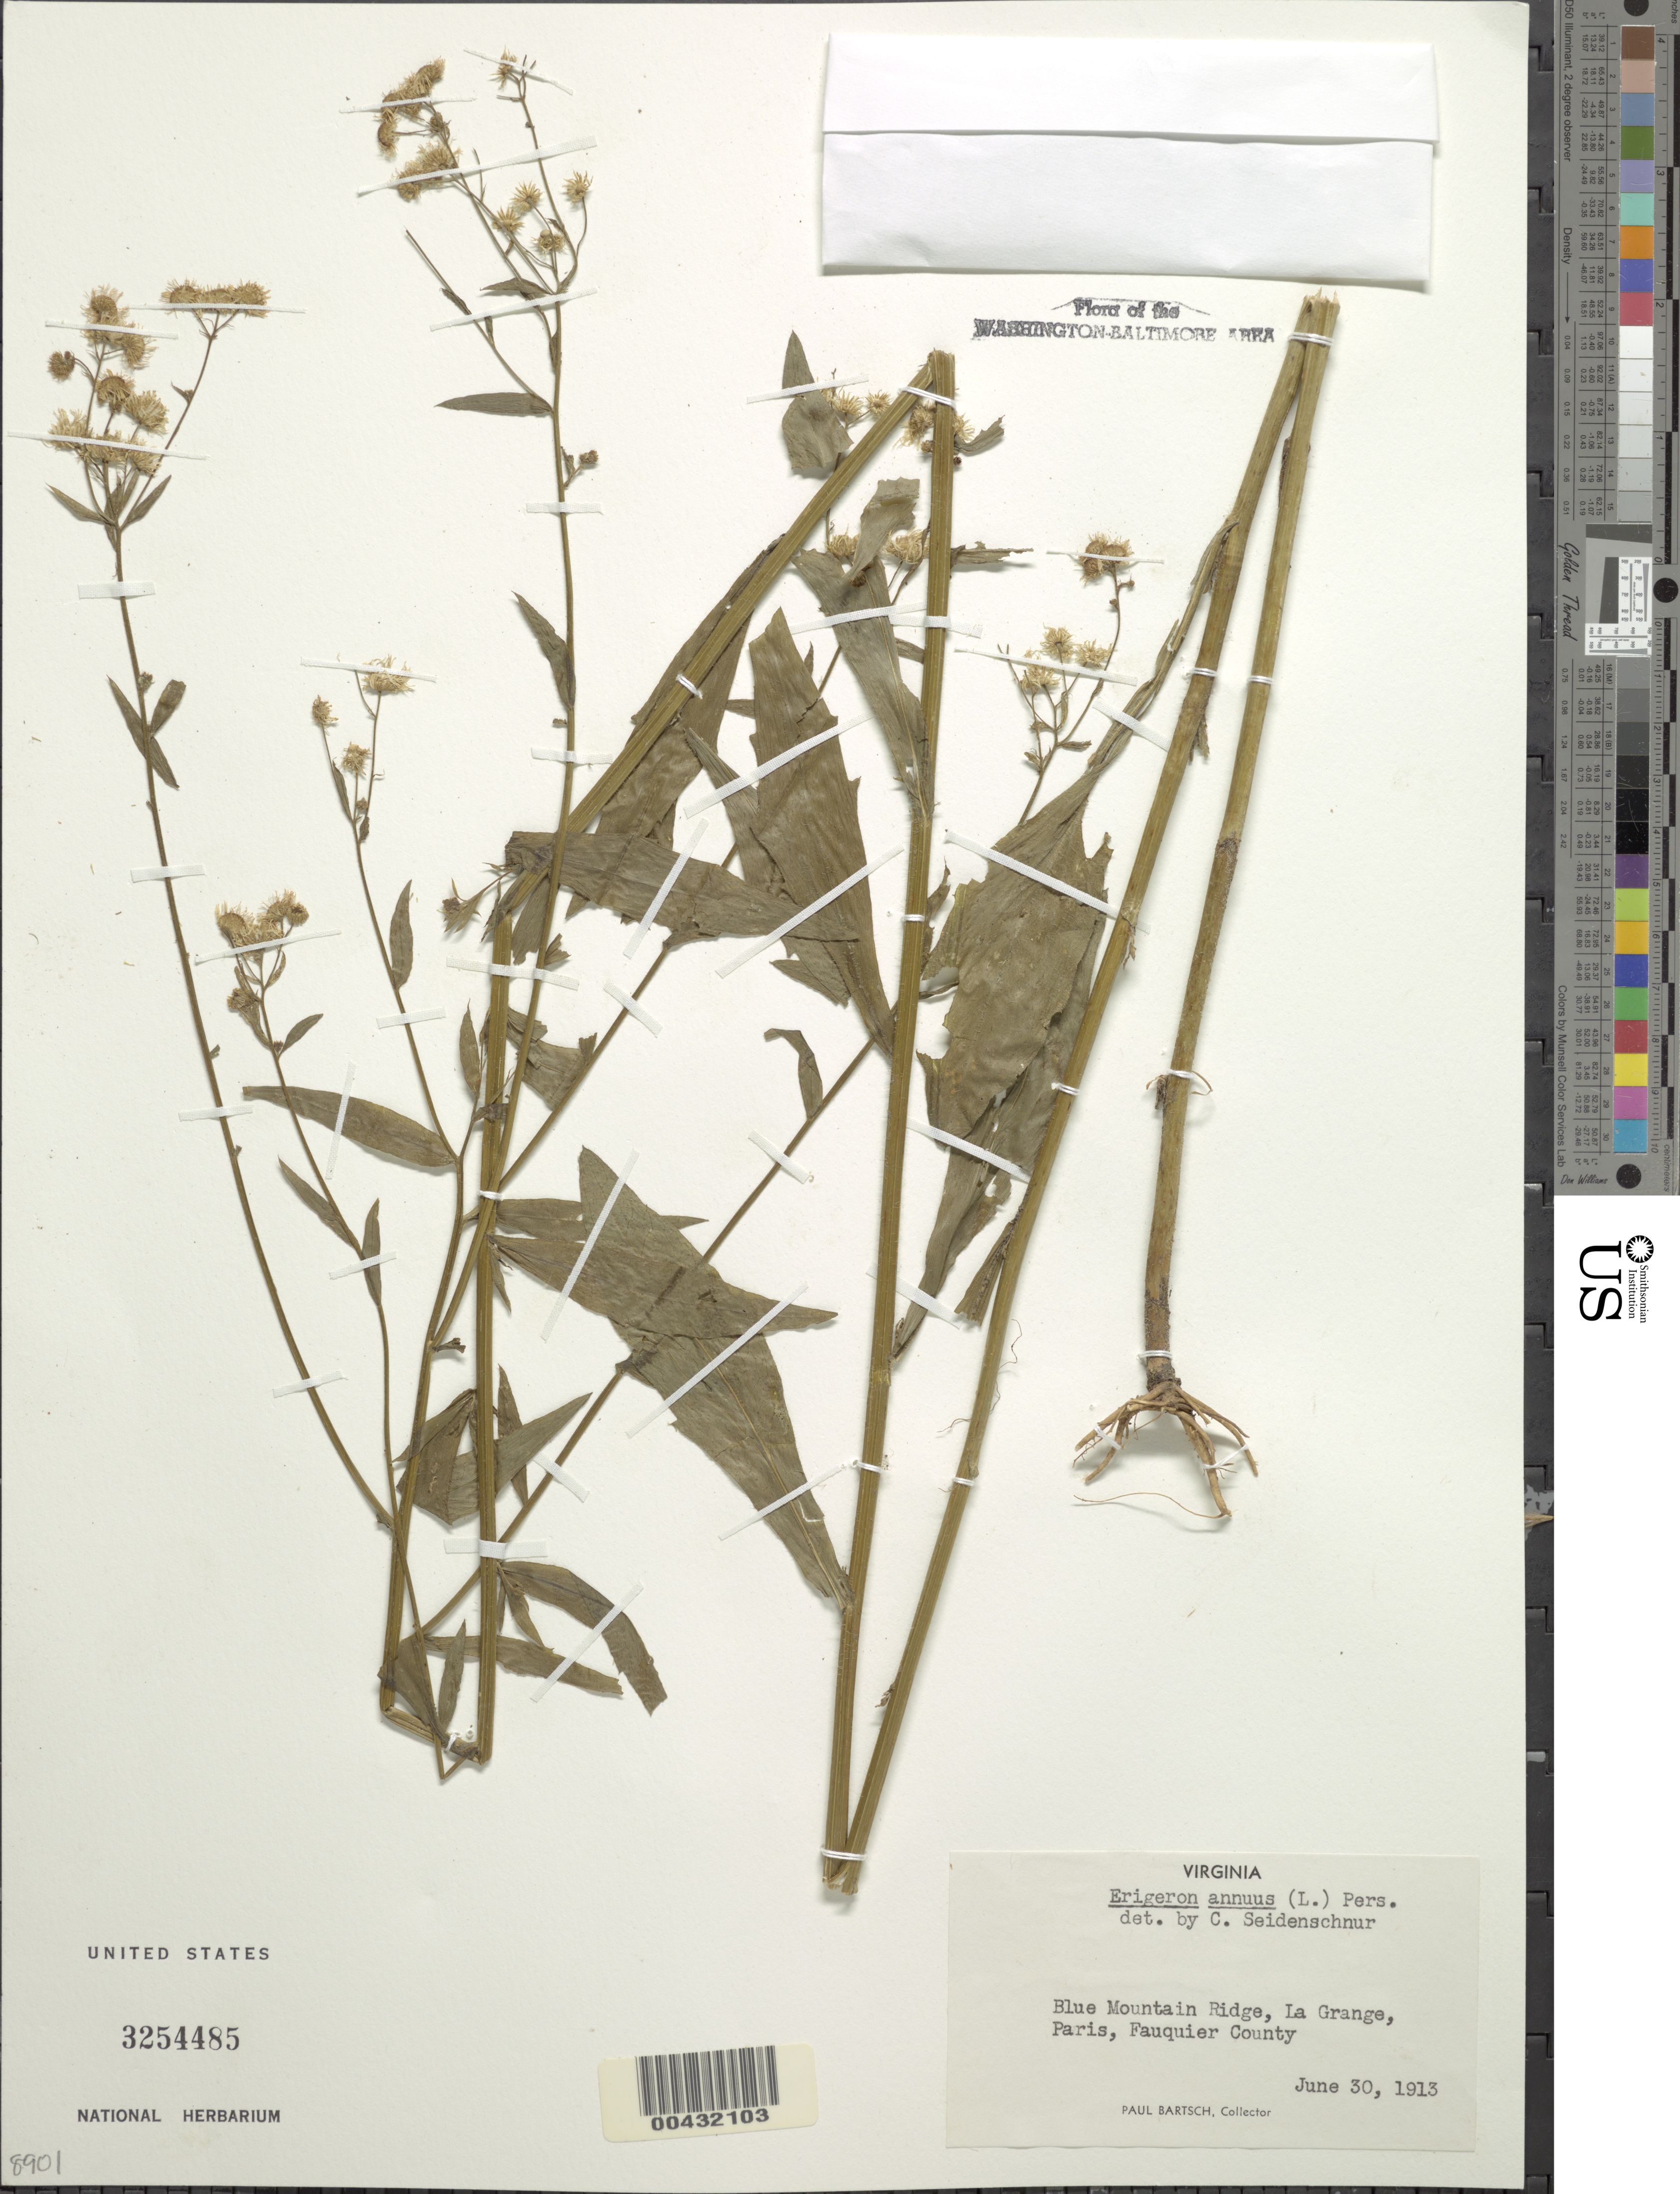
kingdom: Plantae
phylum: Tracheophyta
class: Magnoliopsida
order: Asterales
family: Asteraceae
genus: Erigeron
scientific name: Erigeron annuus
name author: (L.) Pers.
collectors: P. Bartsch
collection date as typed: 30 Jun 1913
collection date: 1913-06-30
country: United States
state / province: Virginia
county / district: Fauquier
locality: Blue Ridge Mountains, La Grange, Paris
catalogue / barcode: US 3254485